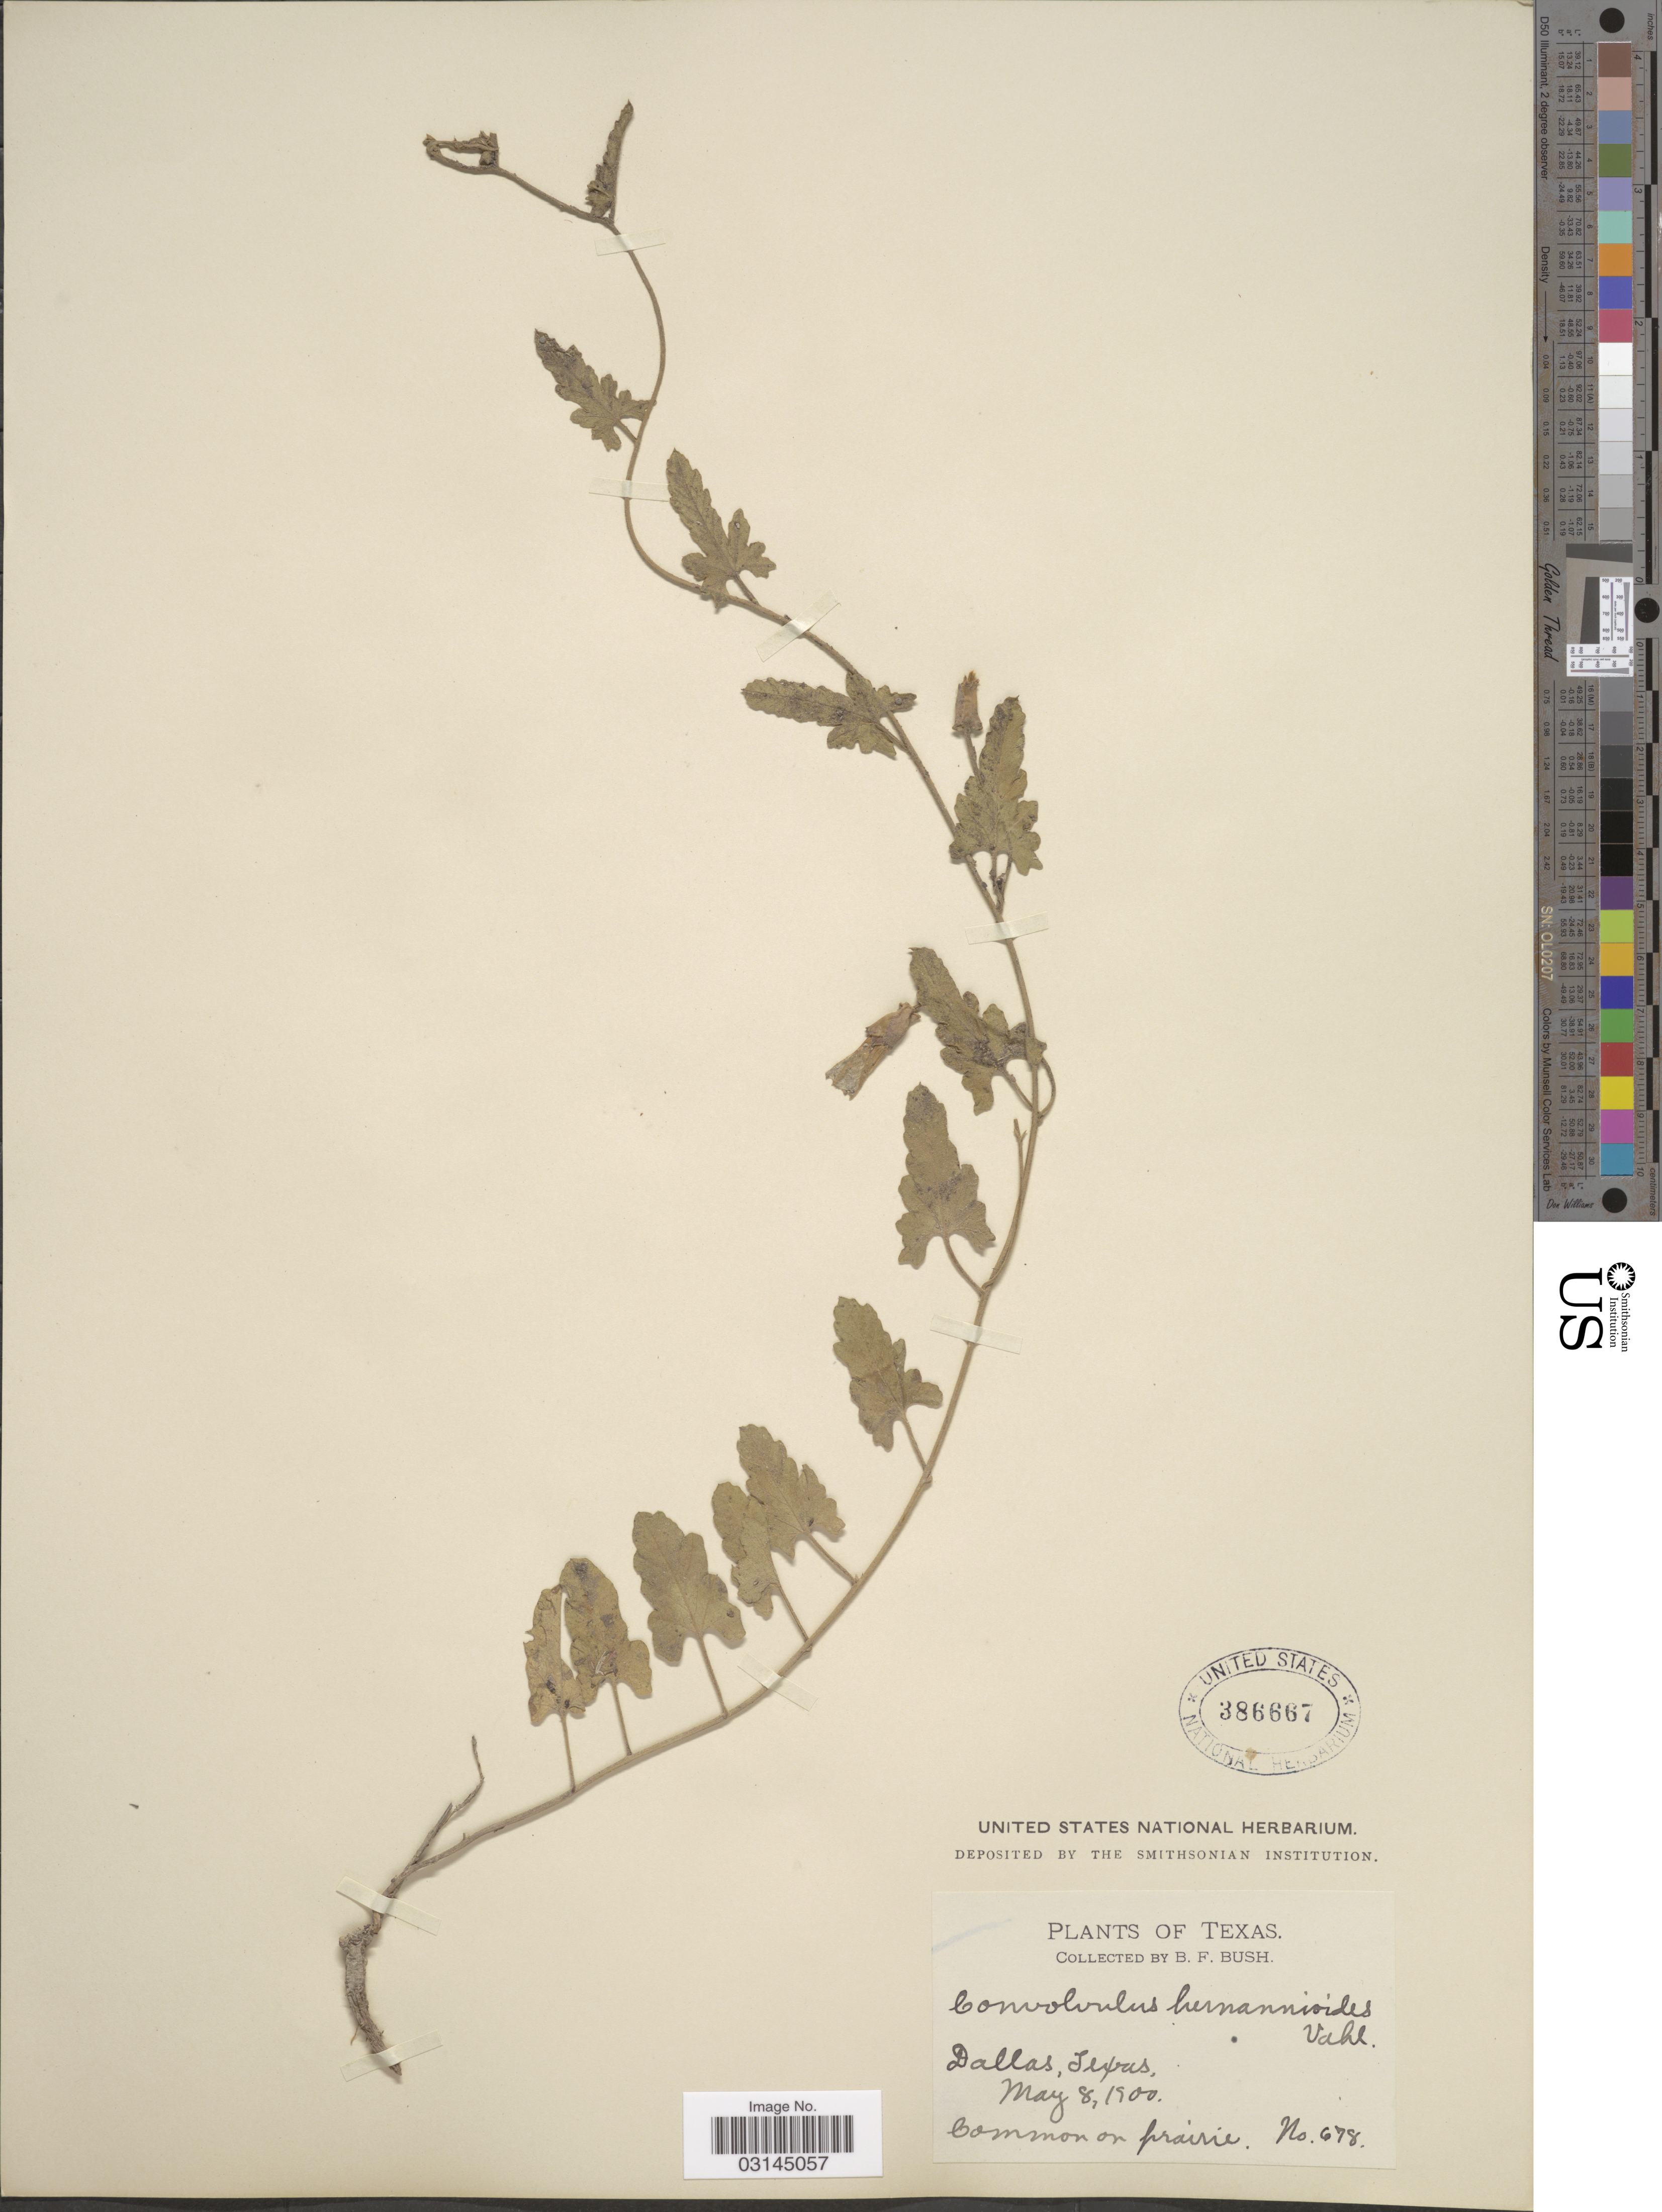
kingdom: Plantae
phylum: Tracheophyta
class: Magnoliopsida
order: Solanales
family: Convolvulaceae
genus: Convolvulus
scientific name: Convolvulus hermannioides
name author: A. Gray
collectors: B. F. Bush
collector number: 678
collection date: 1900-05-08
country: United States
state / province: Texas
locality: Dallas.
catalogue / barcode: US 386667